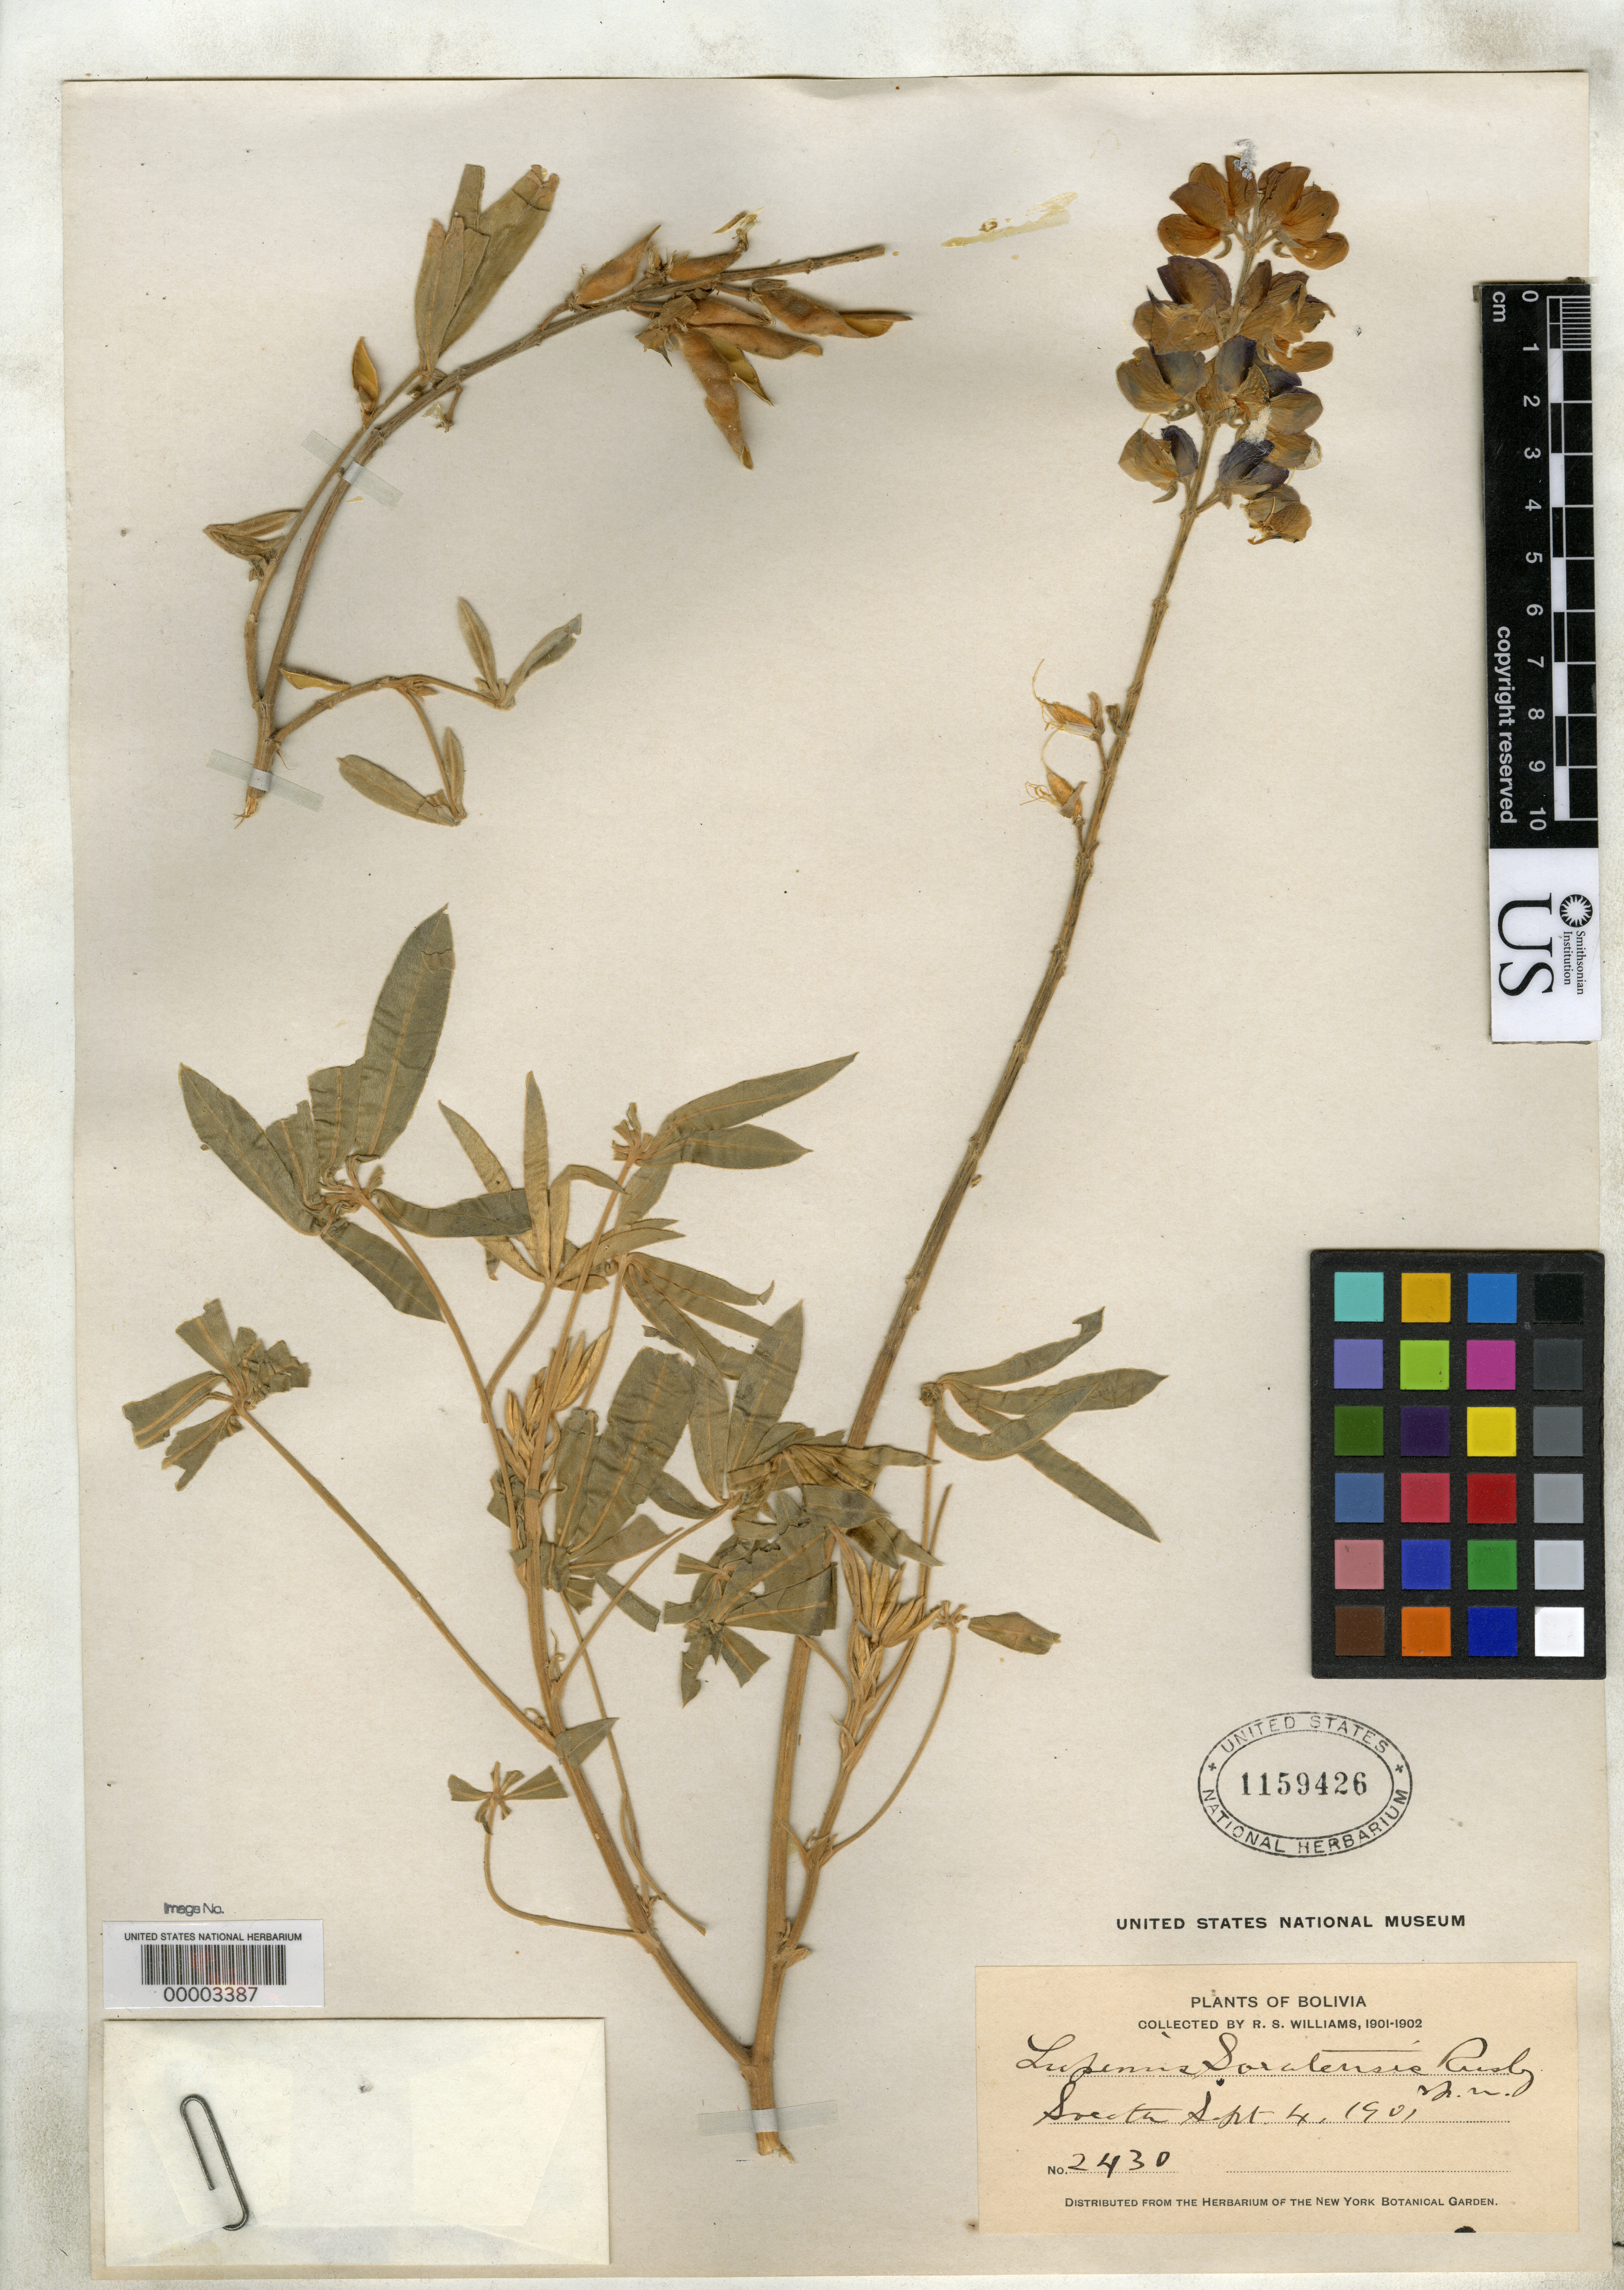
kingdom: Plantae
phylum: Tracheophyta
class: Magnoliopsida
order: Fabales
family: Fabaceae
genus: Lupinus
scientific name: Lupinus soratensis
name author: Rusby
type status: Type Collection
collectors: R. S. Williams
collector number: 2430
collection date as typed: Sep. 4, 1901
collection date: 1901-09-04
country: Bolivia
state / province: La Páz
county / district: Larecaja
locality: Sorata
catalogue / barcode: US 1159426